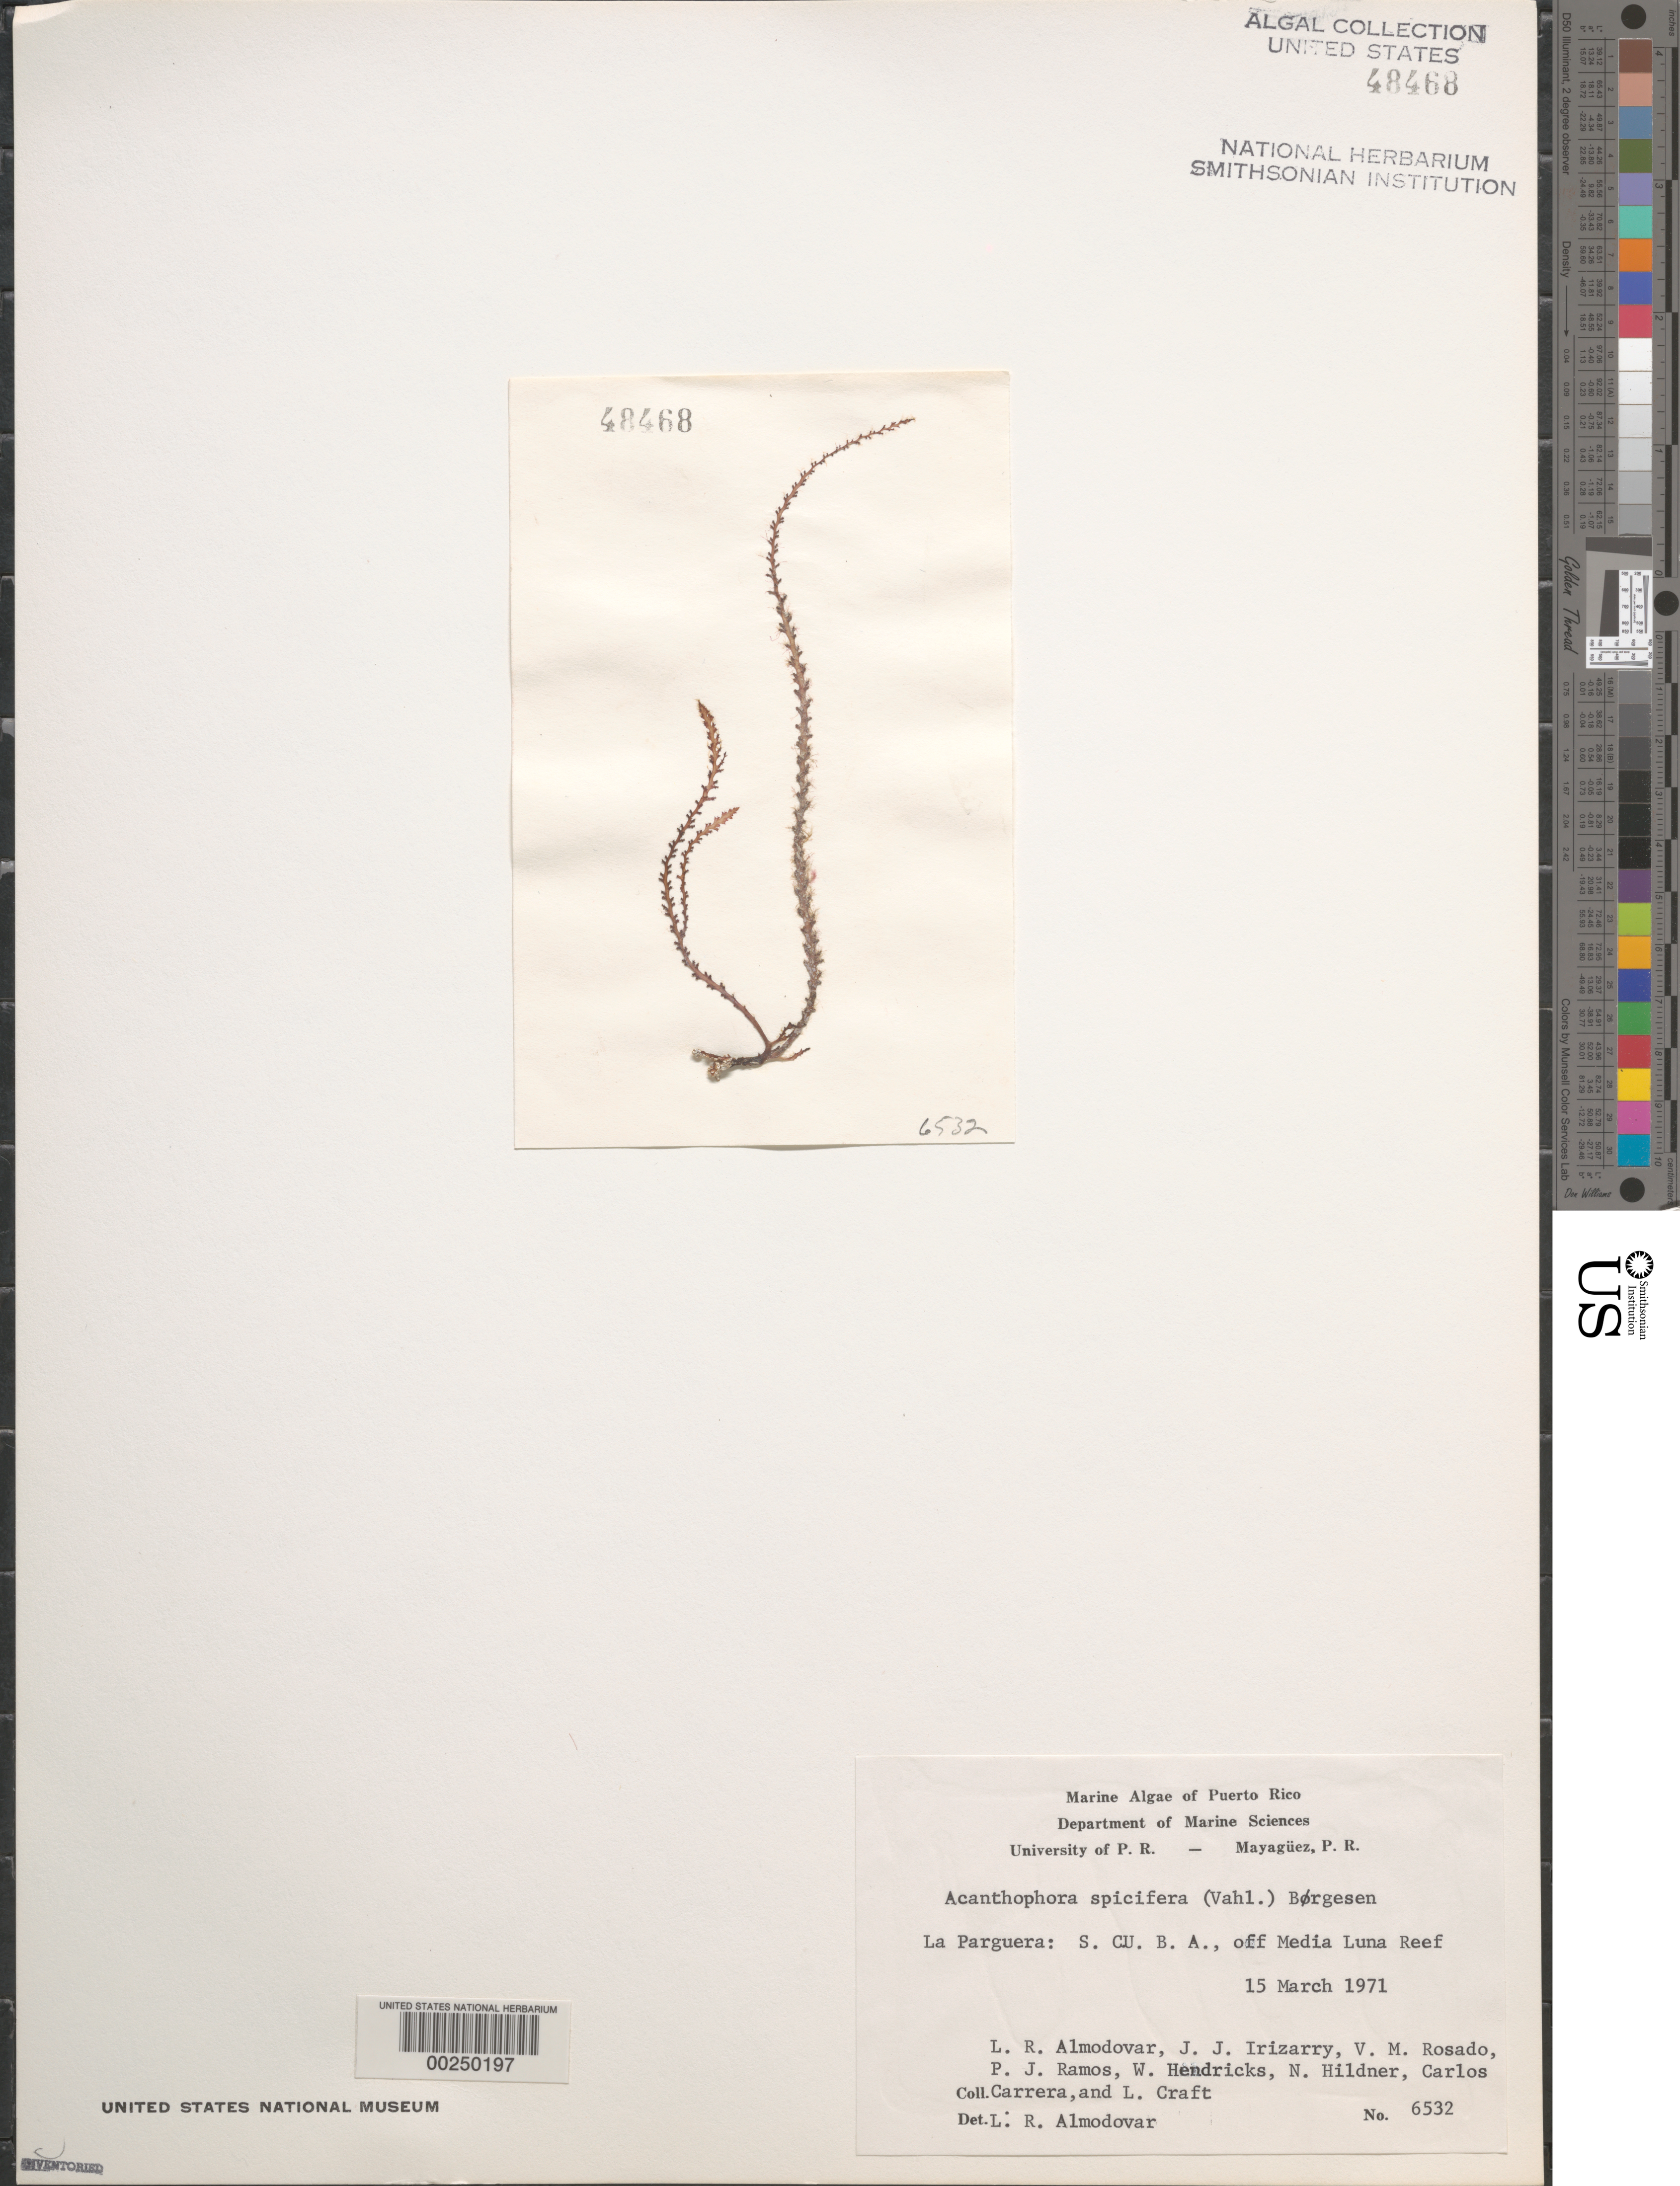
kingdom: Plantae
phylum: Rhodophyta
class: Florideophyceae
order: Ceramiales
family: Rhodomelaceae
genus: Acanthophora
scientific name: Acanthophora spicifera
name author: (Vahl) Børgesen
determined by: Almodovar, L. R.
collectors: L. Almodovar, J. Irizarry, V. Rosado, P. Ramos, W. Hendricks, N. Hildner, C. Carrera, L. Craft & L. Craft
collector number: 6532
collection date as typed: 15 Mar 1971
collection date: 1971-03-15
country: Puerto Rico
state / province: Lajas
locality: La Parguera, off Media Luna Reef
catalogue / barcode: US 48468